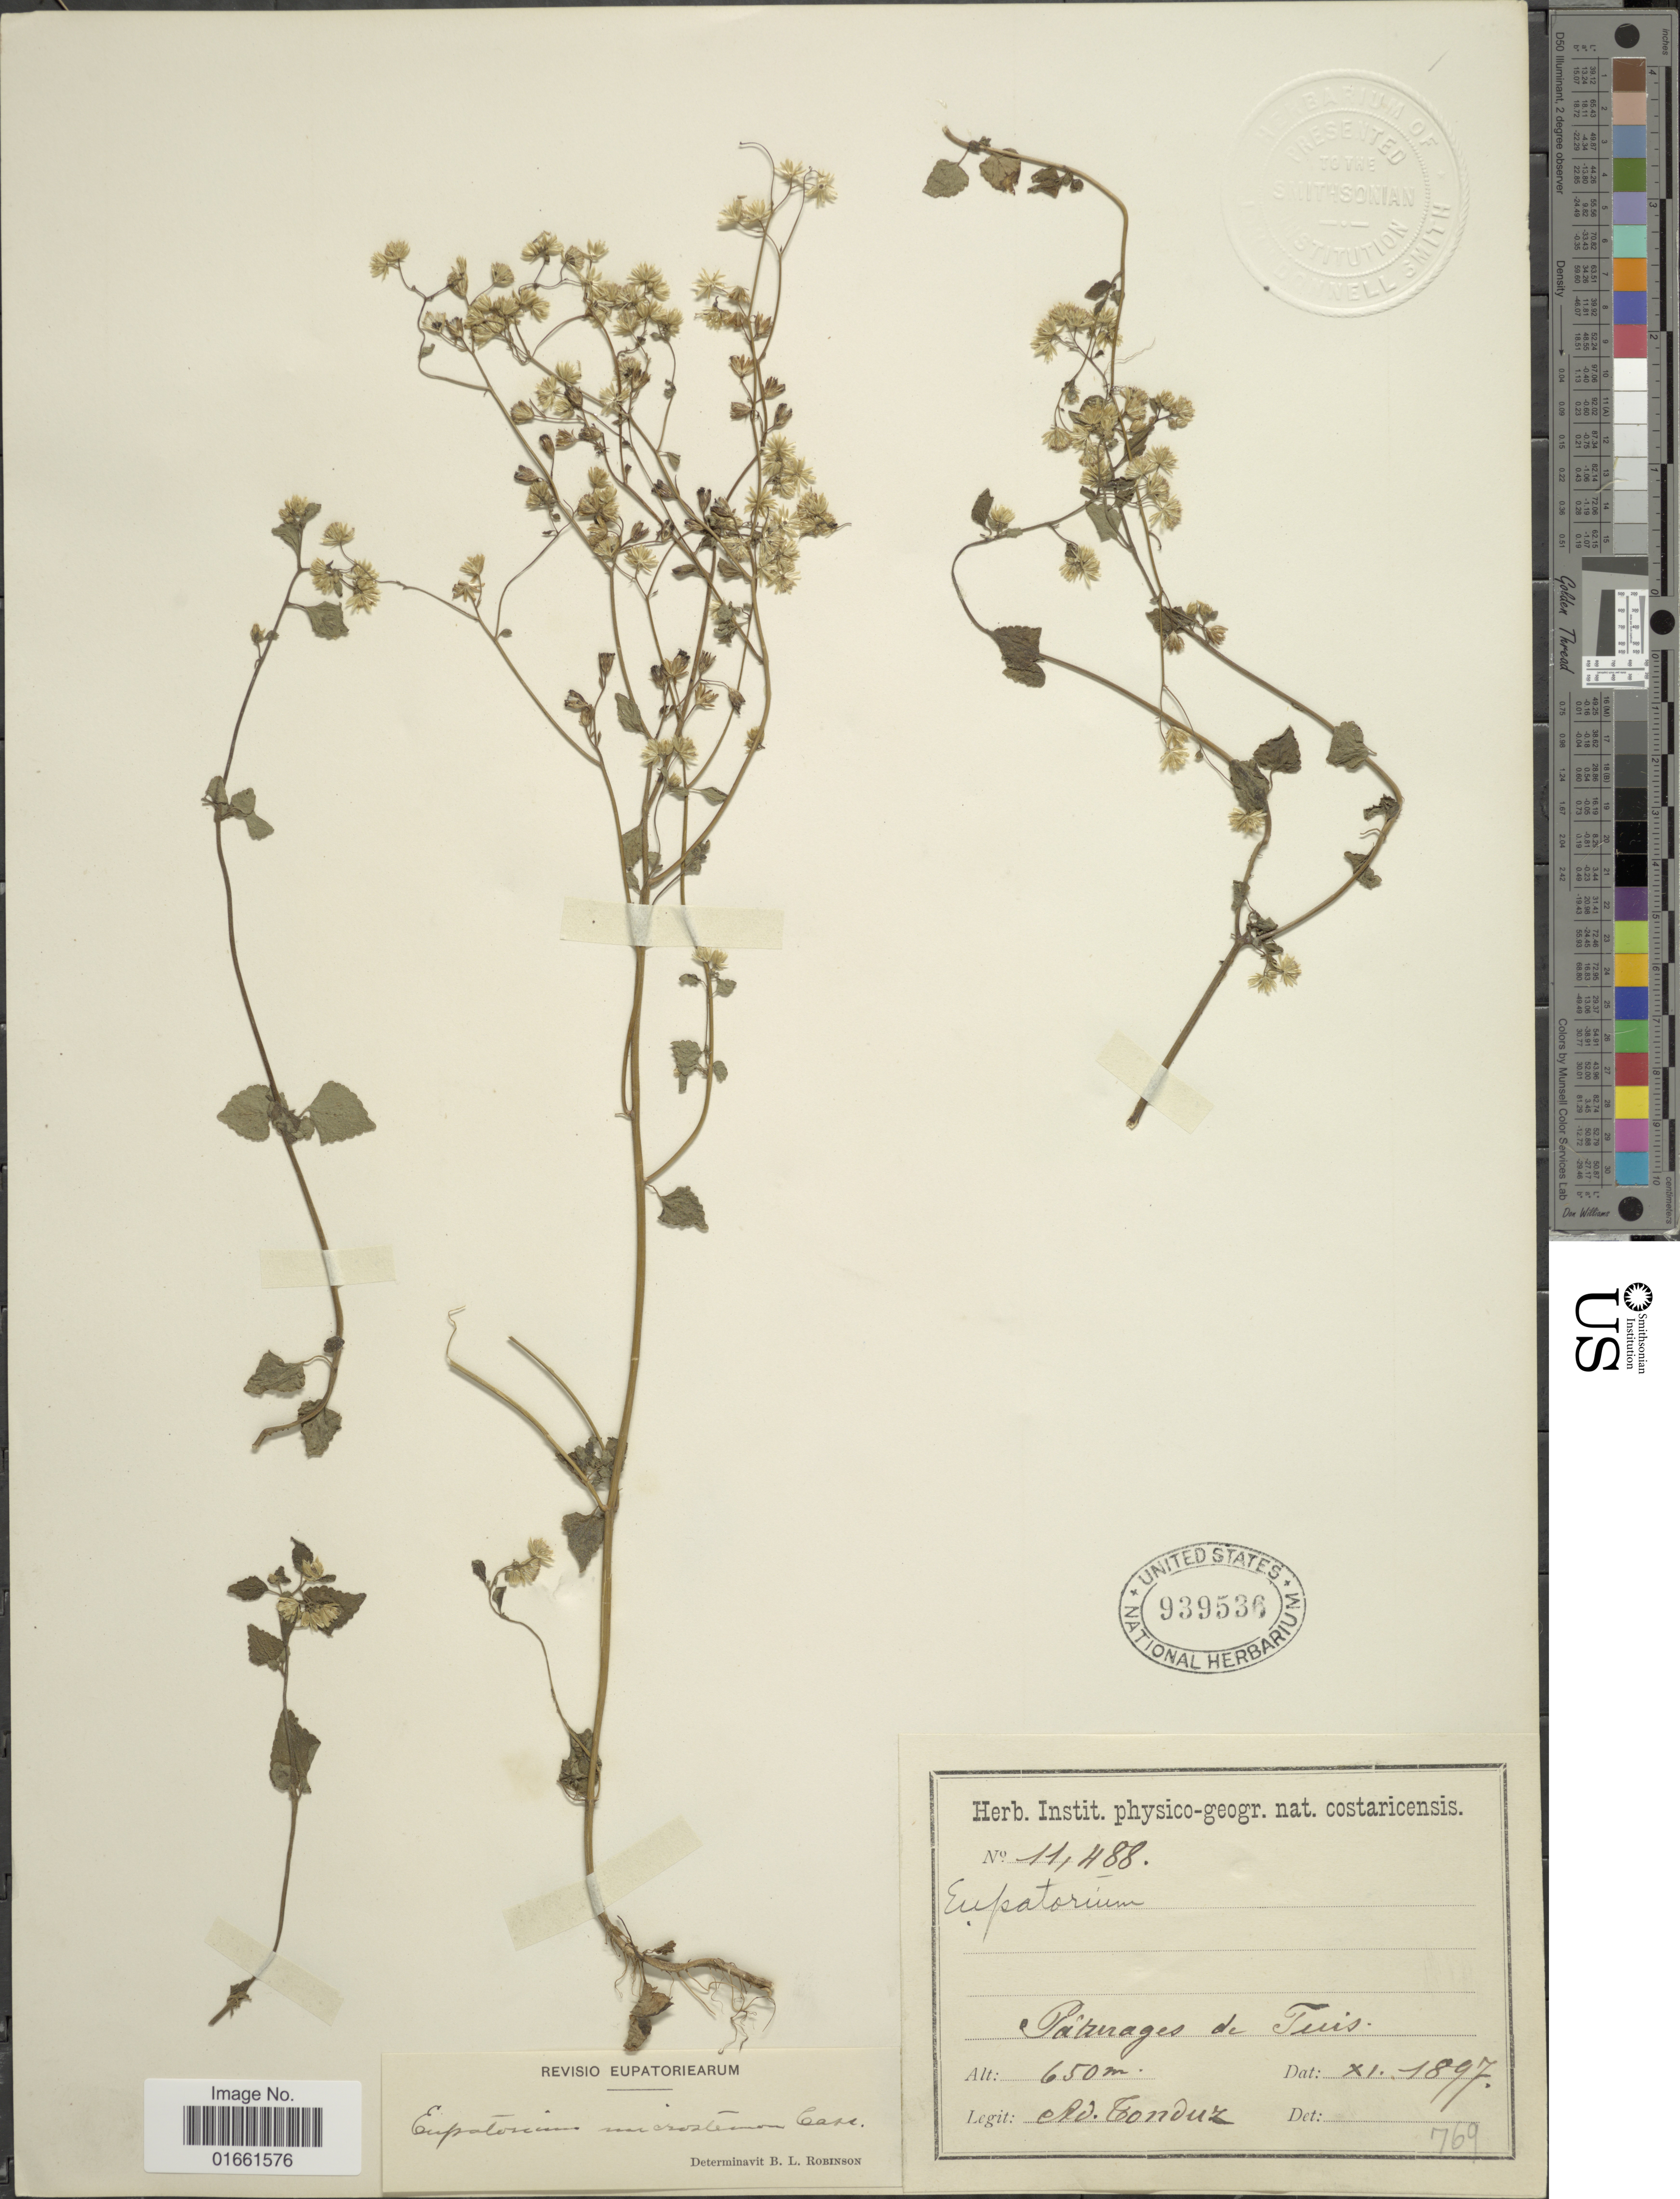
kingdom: Plantae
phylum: Tracheophyta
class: Magnoliopsida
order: Asterales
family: Asteraceae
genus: Fleischmannia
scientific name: Fleischmannia microstemon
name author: (Cass.) R.M. King & H. Rob.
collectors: A. Tonduz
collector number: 11488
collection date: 1897-11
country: Costa Rica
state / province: Cartago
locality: Paturages de Tuis.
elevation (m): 650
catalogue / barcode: US 939536